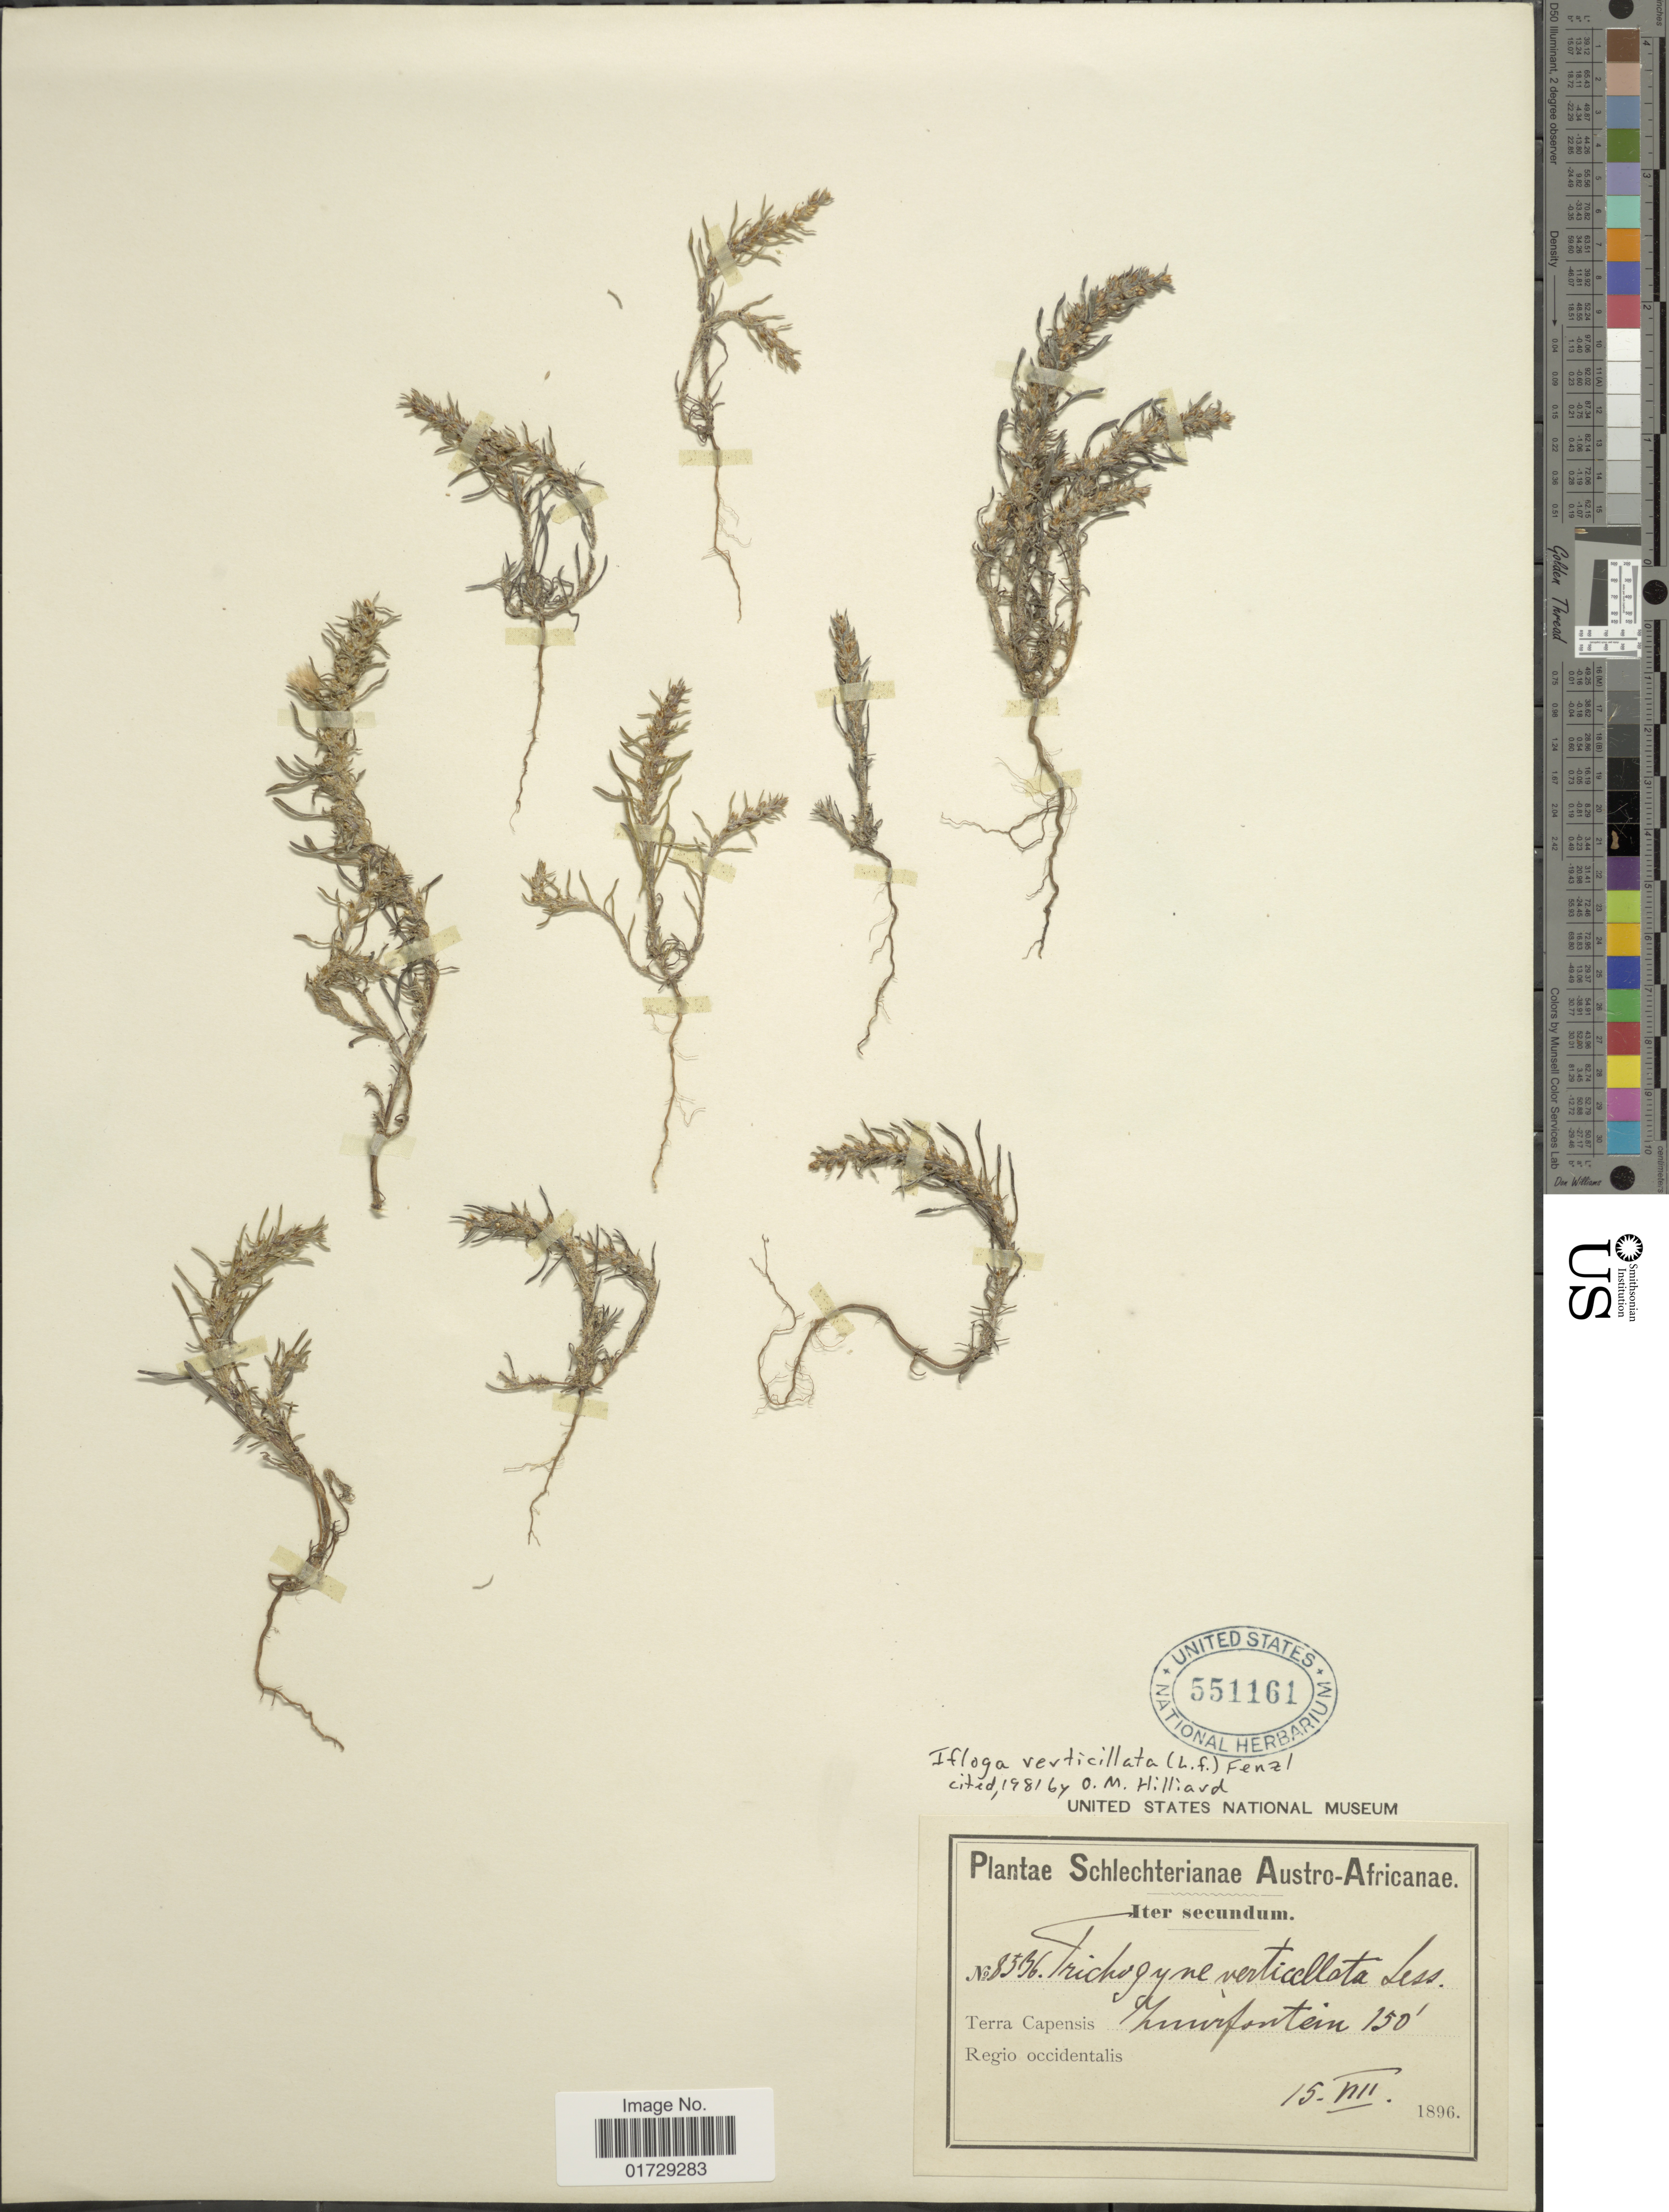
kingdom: Plantae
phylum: Tracheophyta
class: Magnoliopsida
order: Asterales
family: Asteraceae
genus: Ifloga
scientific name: Ifloga verticillata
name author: (L. f.) Fenzl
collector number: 8536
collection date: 1896-08-15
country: South Africa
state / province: Free State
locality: Terra Capensis Zwuurfontein, Regio Occidentalis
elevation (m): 46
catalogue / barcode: US 551161